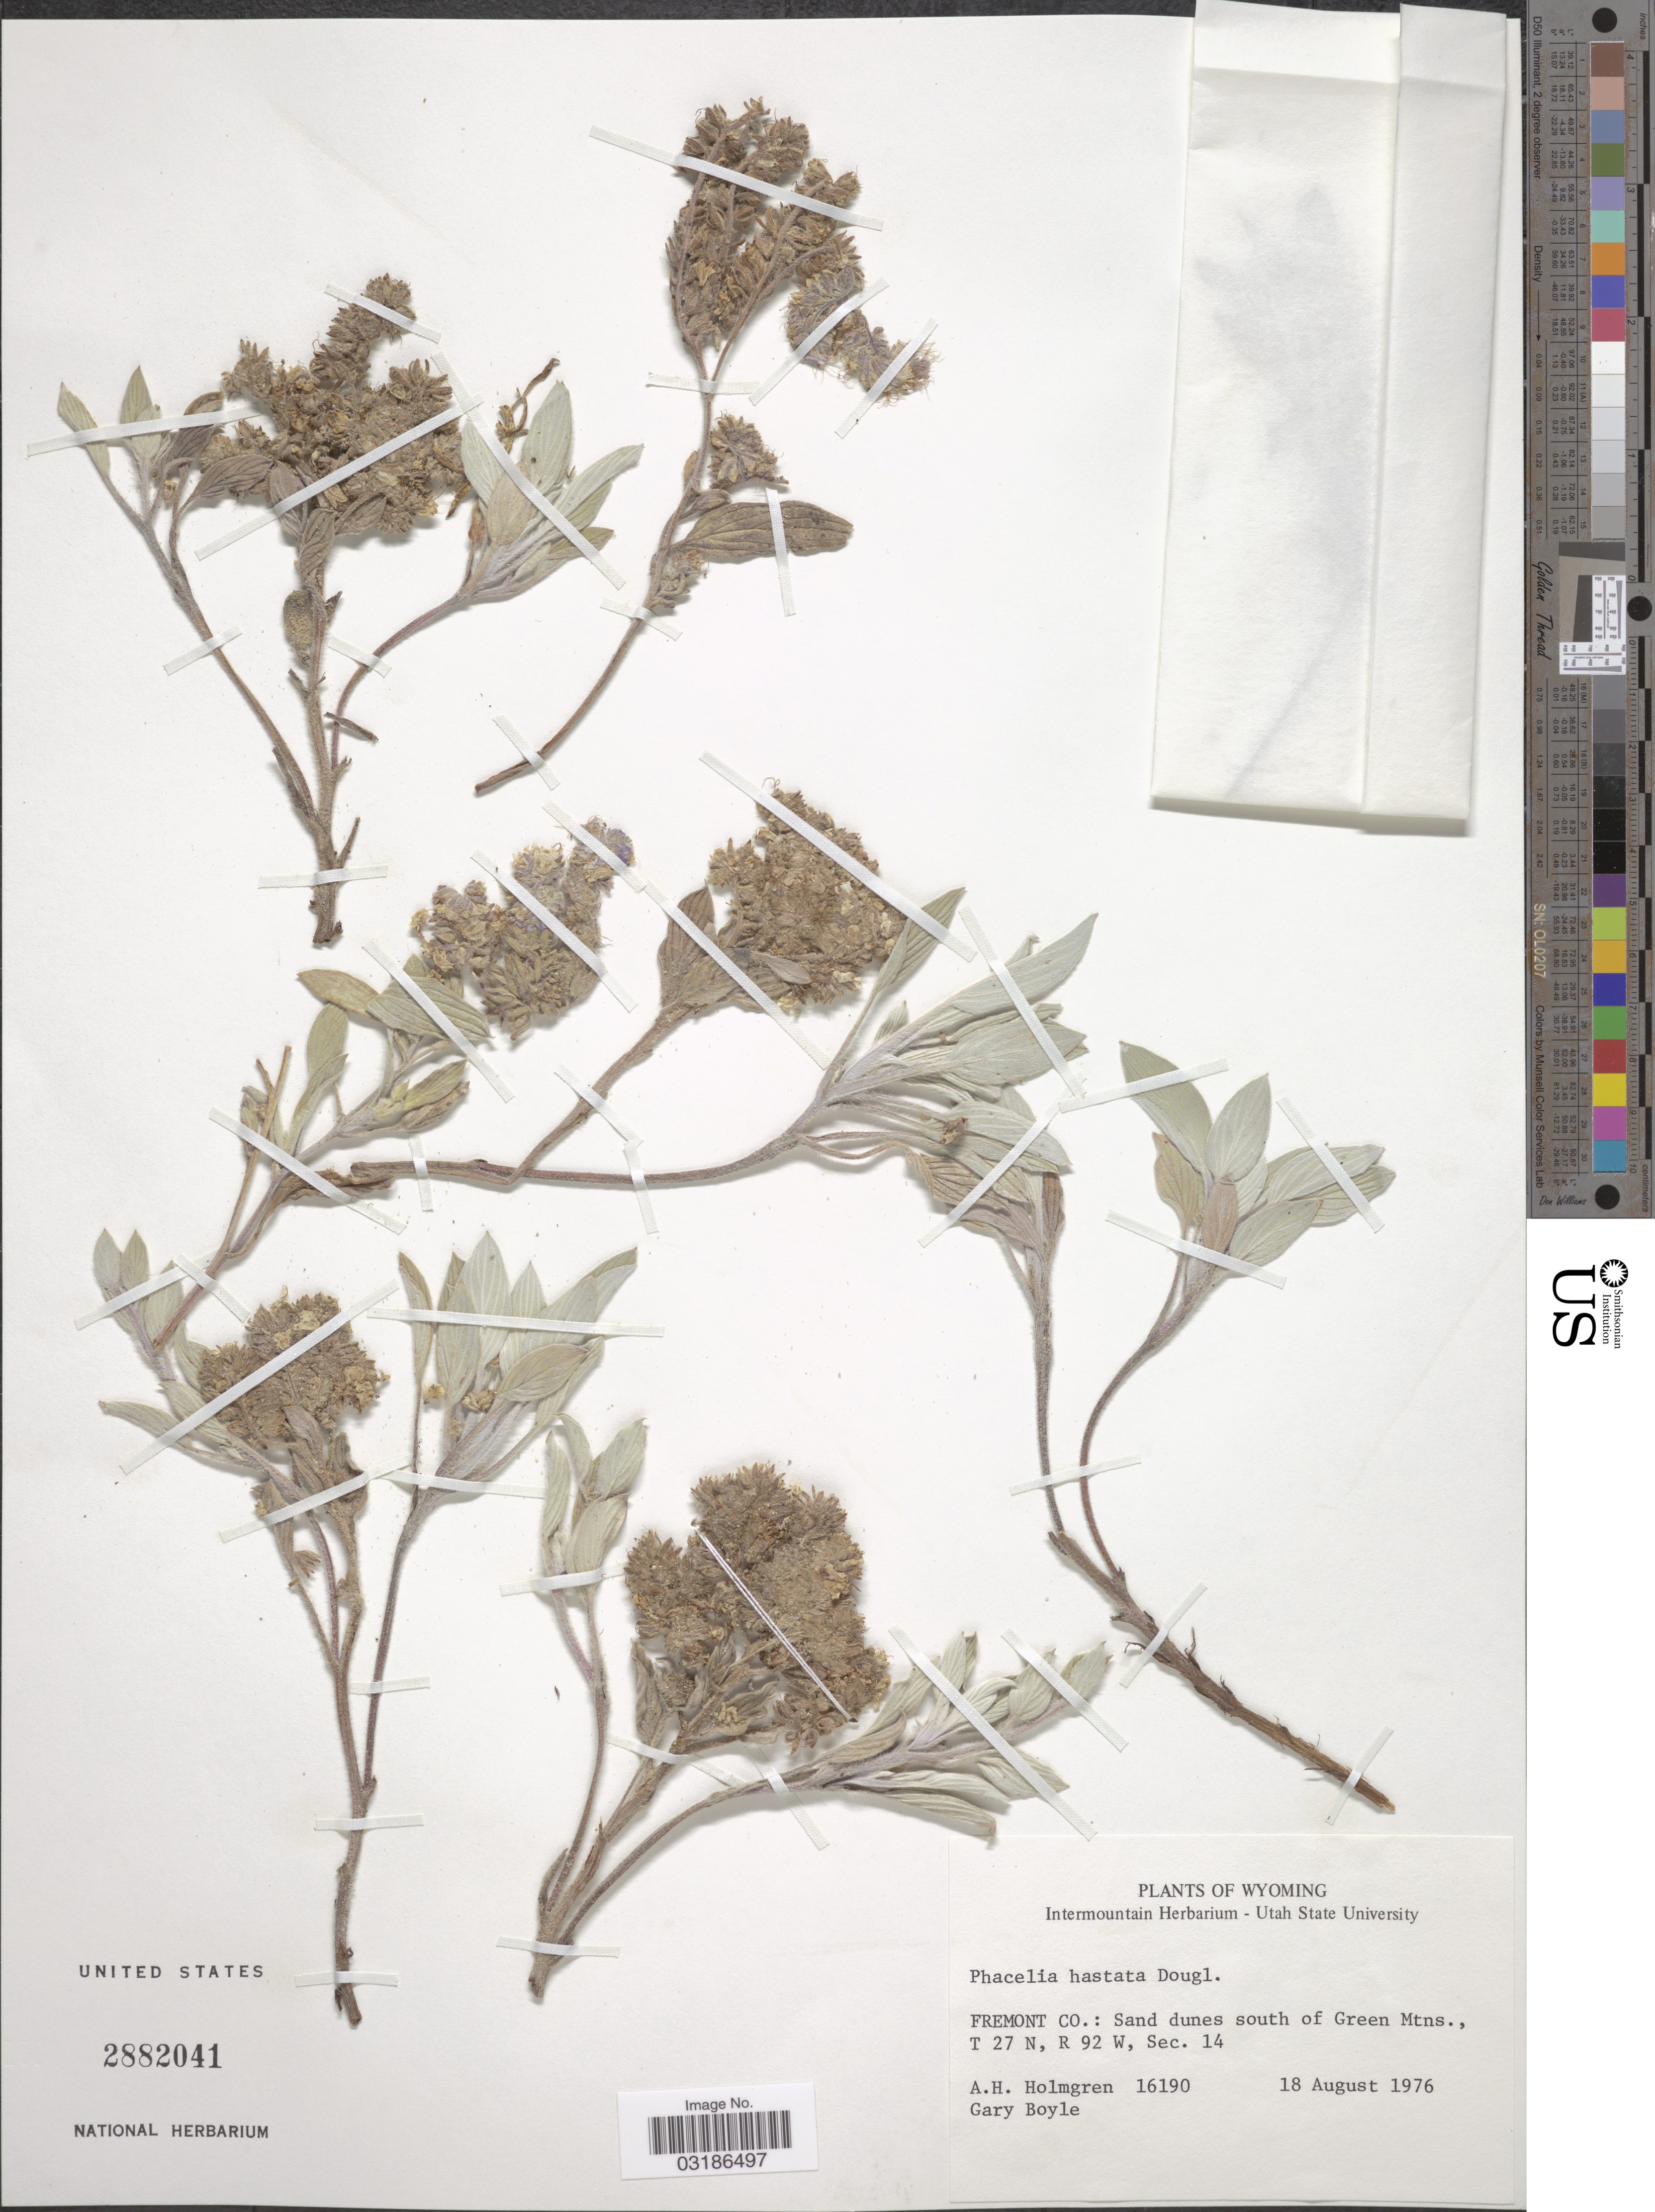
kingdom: Plantae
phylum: Tracheophyta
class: Magnoliopsida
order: Boraginales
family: Hydrophyllaceae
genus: Phacelia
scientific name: Phacelia hastata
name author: Douglas ex Lehm.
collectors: A. H. Holmgren & G. Boyle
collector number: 16190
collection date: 1976-08-18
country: United States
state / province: Wyoming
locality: Fremont Co.: Sand dunes south of Green Mtns., T 27 N, R 92 W, Sec. 14.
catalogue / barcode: US 2882041